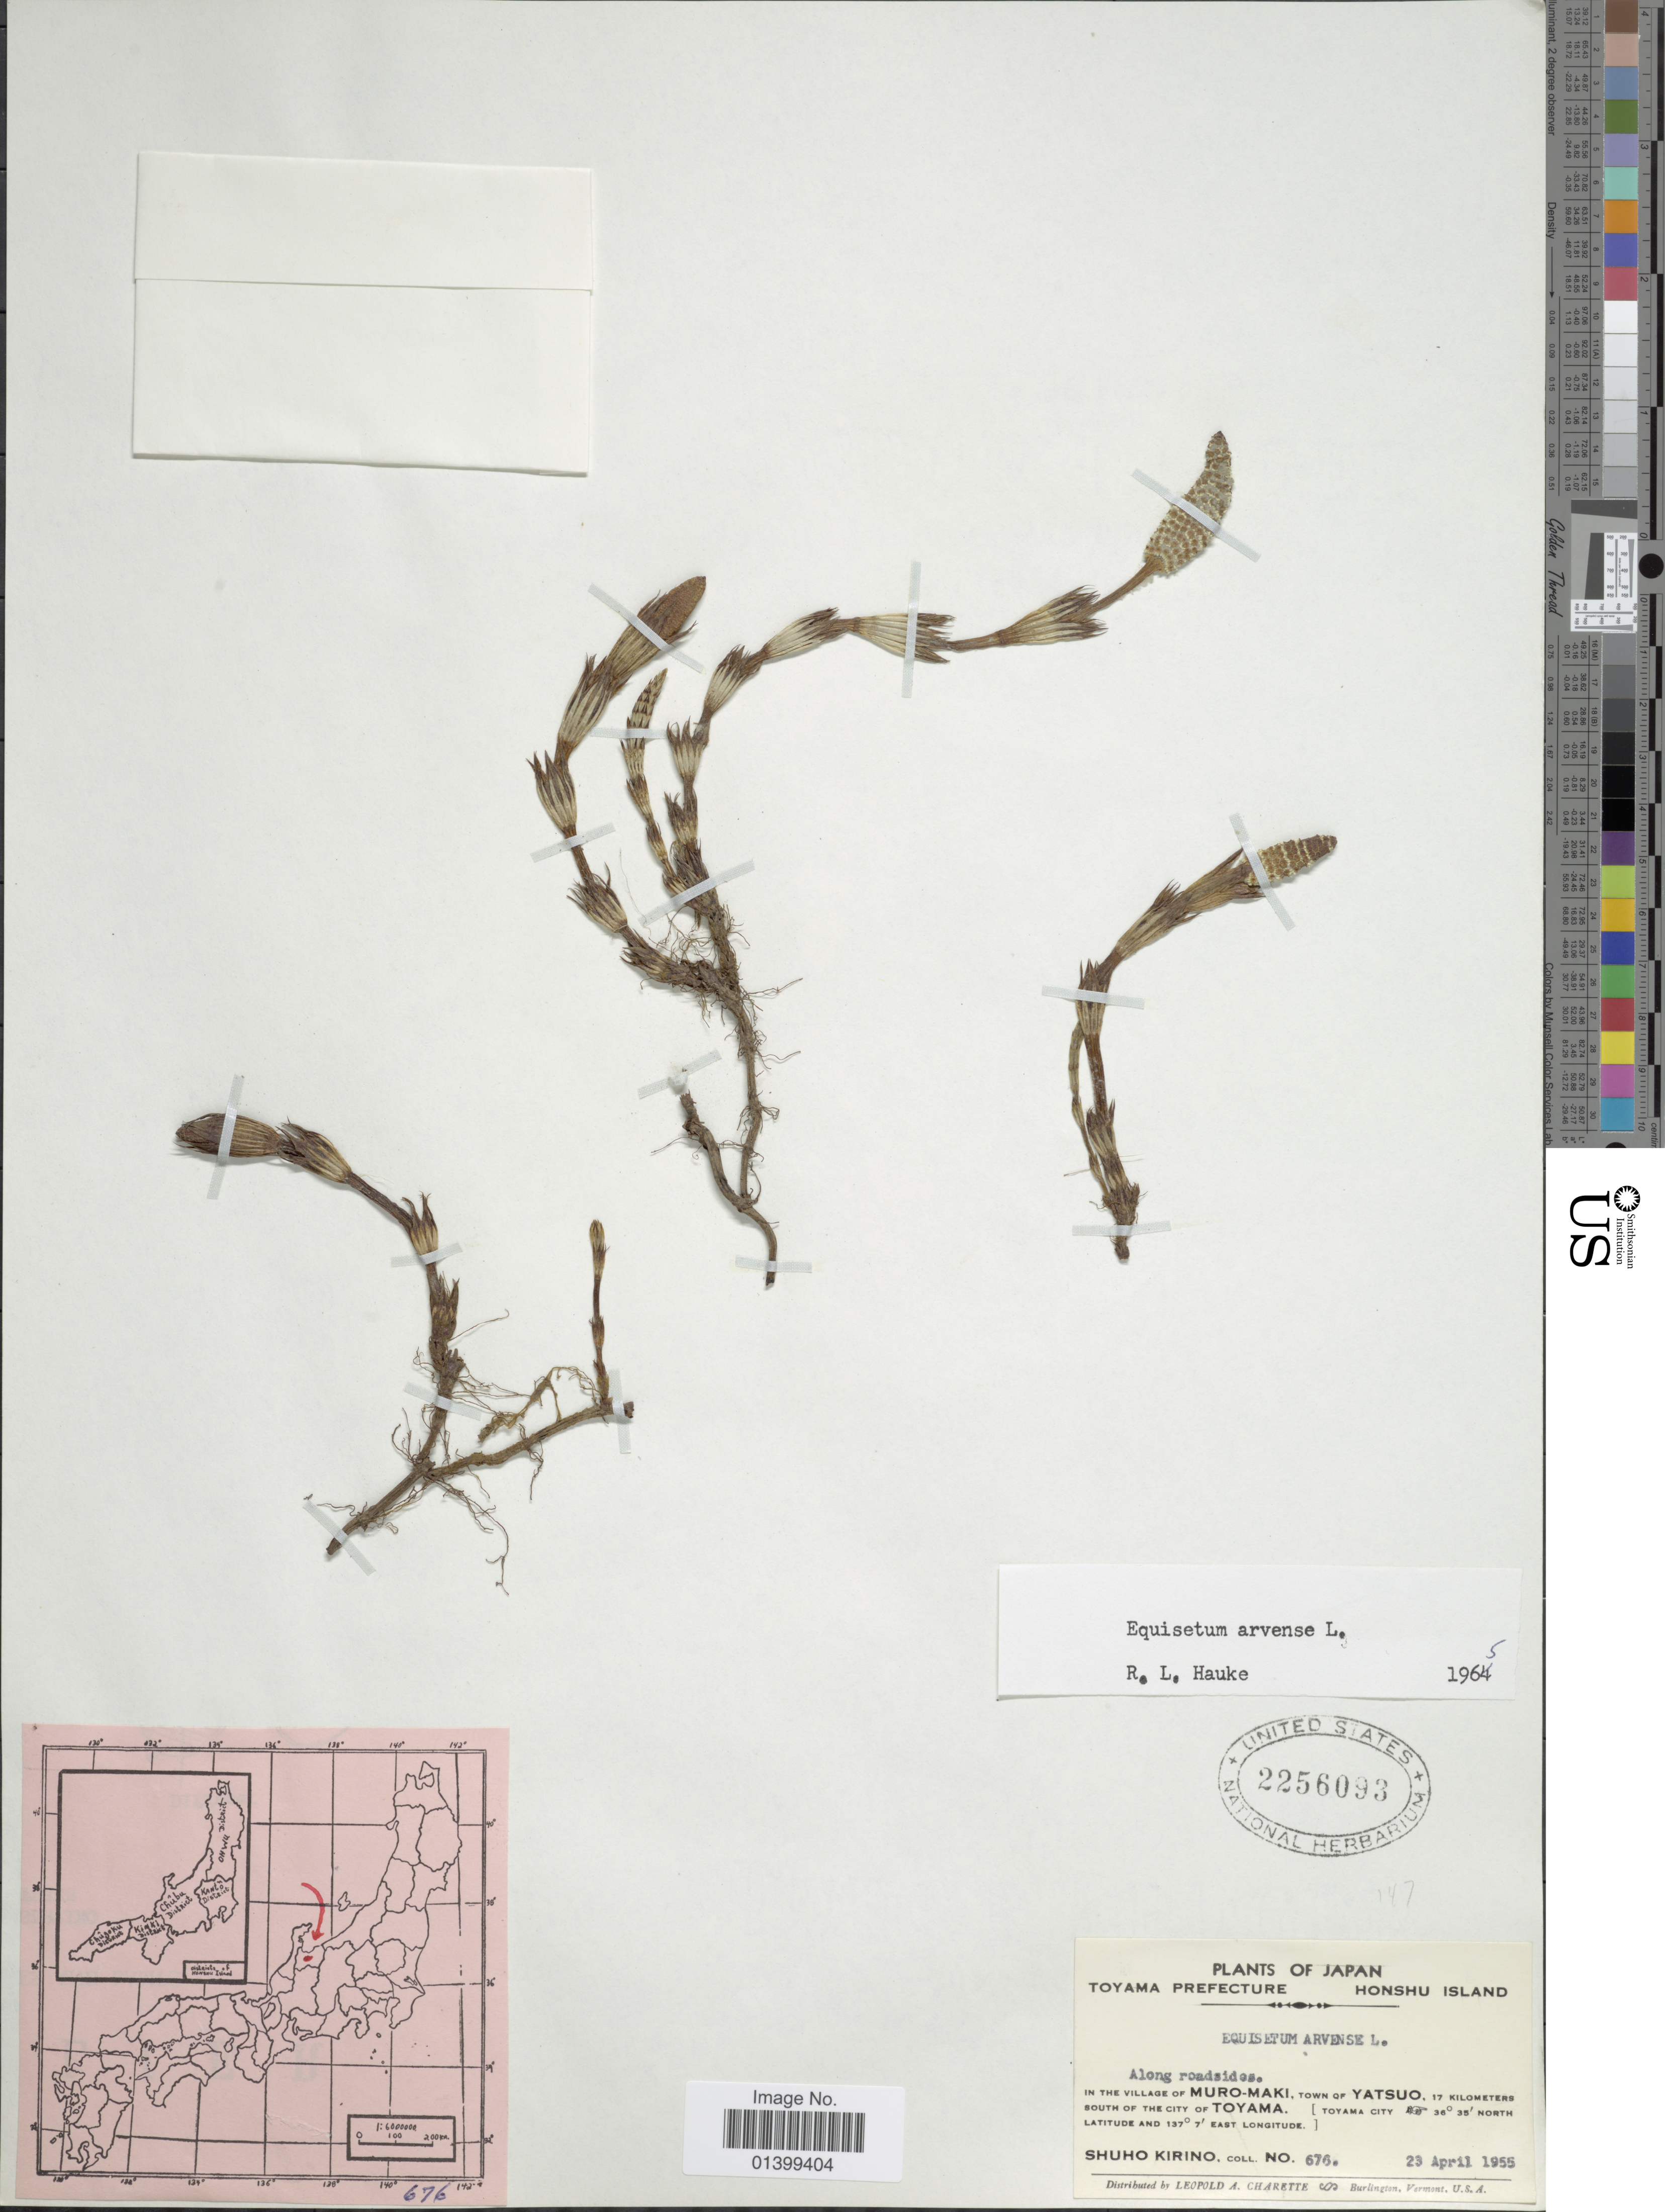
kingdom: Plantae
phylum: Tracheophyta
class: Polypodiopsida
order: Equisetales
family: Equisetaceae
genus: Equisetum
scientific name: Equisetum arvense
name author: L.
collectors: S. Kirino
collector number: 676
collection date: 1955-04-23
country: Japan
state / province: Toyama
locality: Toyama Prefecture. Honshu Island. In the village of Muro-Maki, town of Yatsuo, 17 kilometers south of the city of Toyama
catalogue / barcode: US 2256093